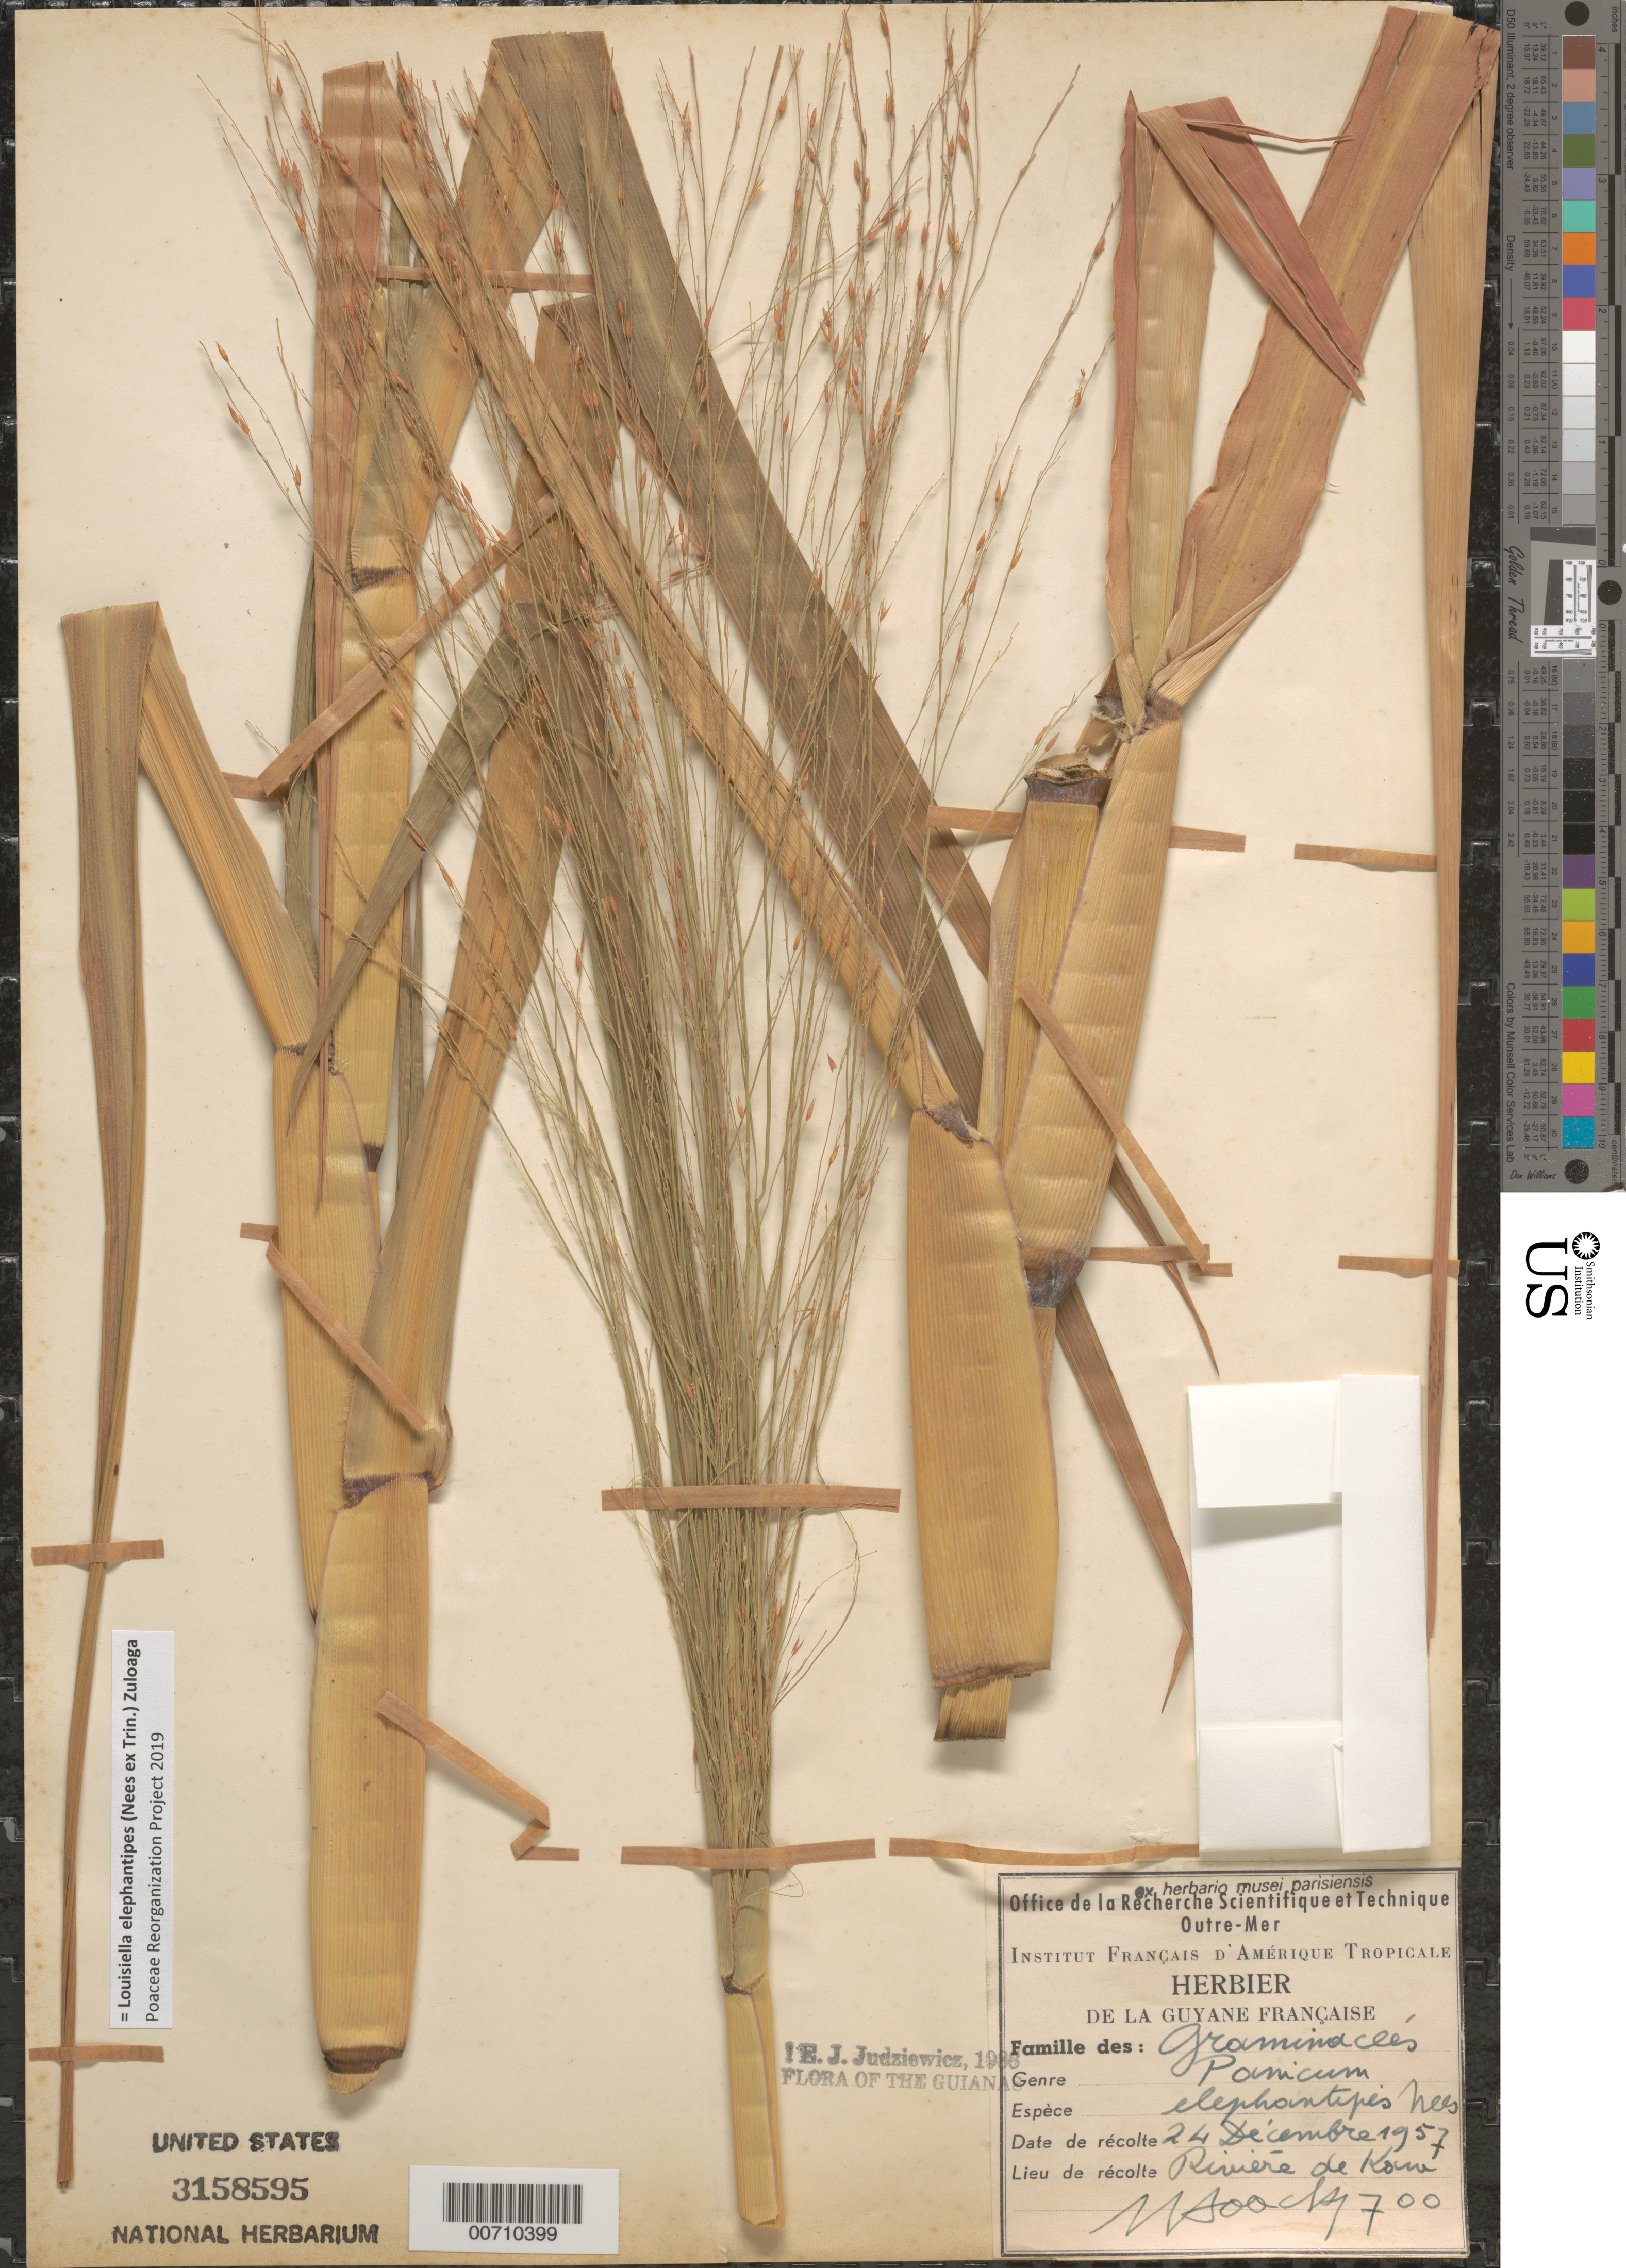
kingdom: Plantae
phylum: Tracheophyta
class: Liliopsida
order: Poales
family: Poaceae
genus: Louisiella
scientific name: Louisiella elephantipes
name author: (Nees ex Trin.) Zuloaga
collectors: J. Hoock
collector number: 700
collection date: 1957-12-24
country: French Guiana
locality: Rivière de Kaw.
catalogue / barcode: US 3158595